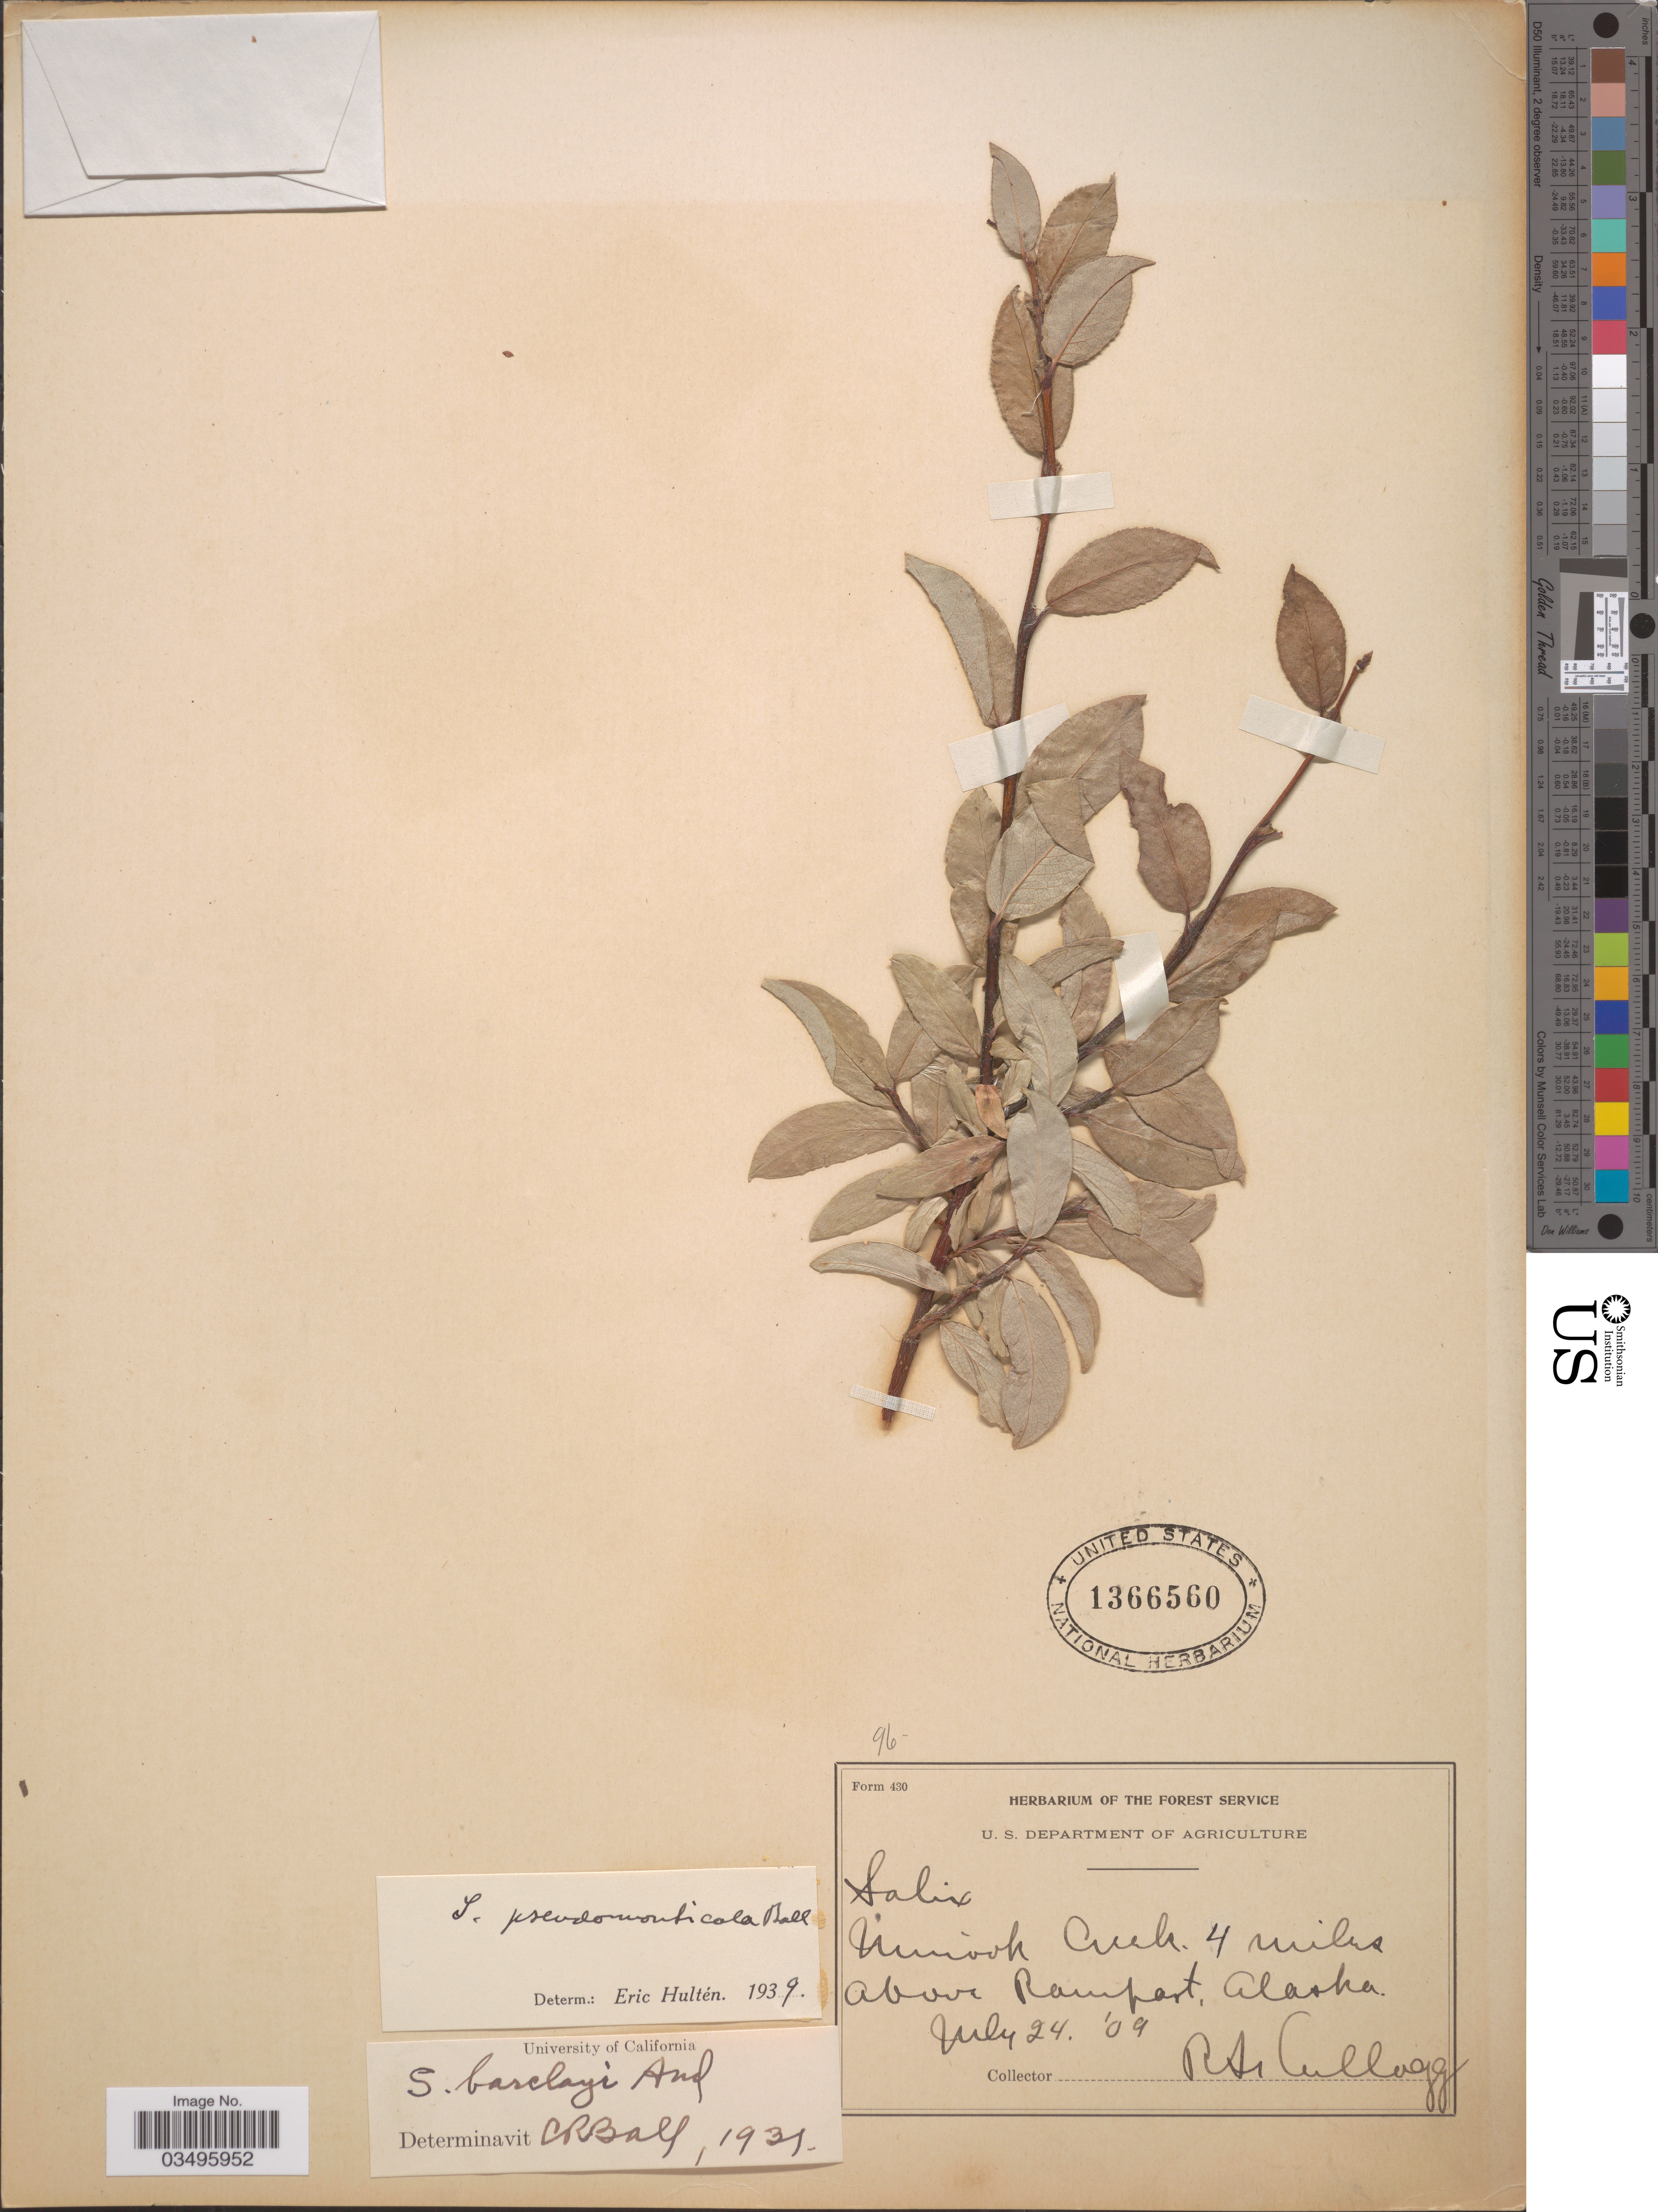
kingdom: Plantae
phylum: Tracheophyta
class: Magnoliopsida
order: Malpighiales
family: Salicaceae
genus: Salix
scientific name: Salix barclayi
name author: Andersson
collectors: R. Kellogg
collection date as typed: Transcribed d/m/y: 24/7/9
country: United States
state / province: Alaska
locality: Minook Creek. 4 miles above Rampart.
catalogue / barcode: US 1366560